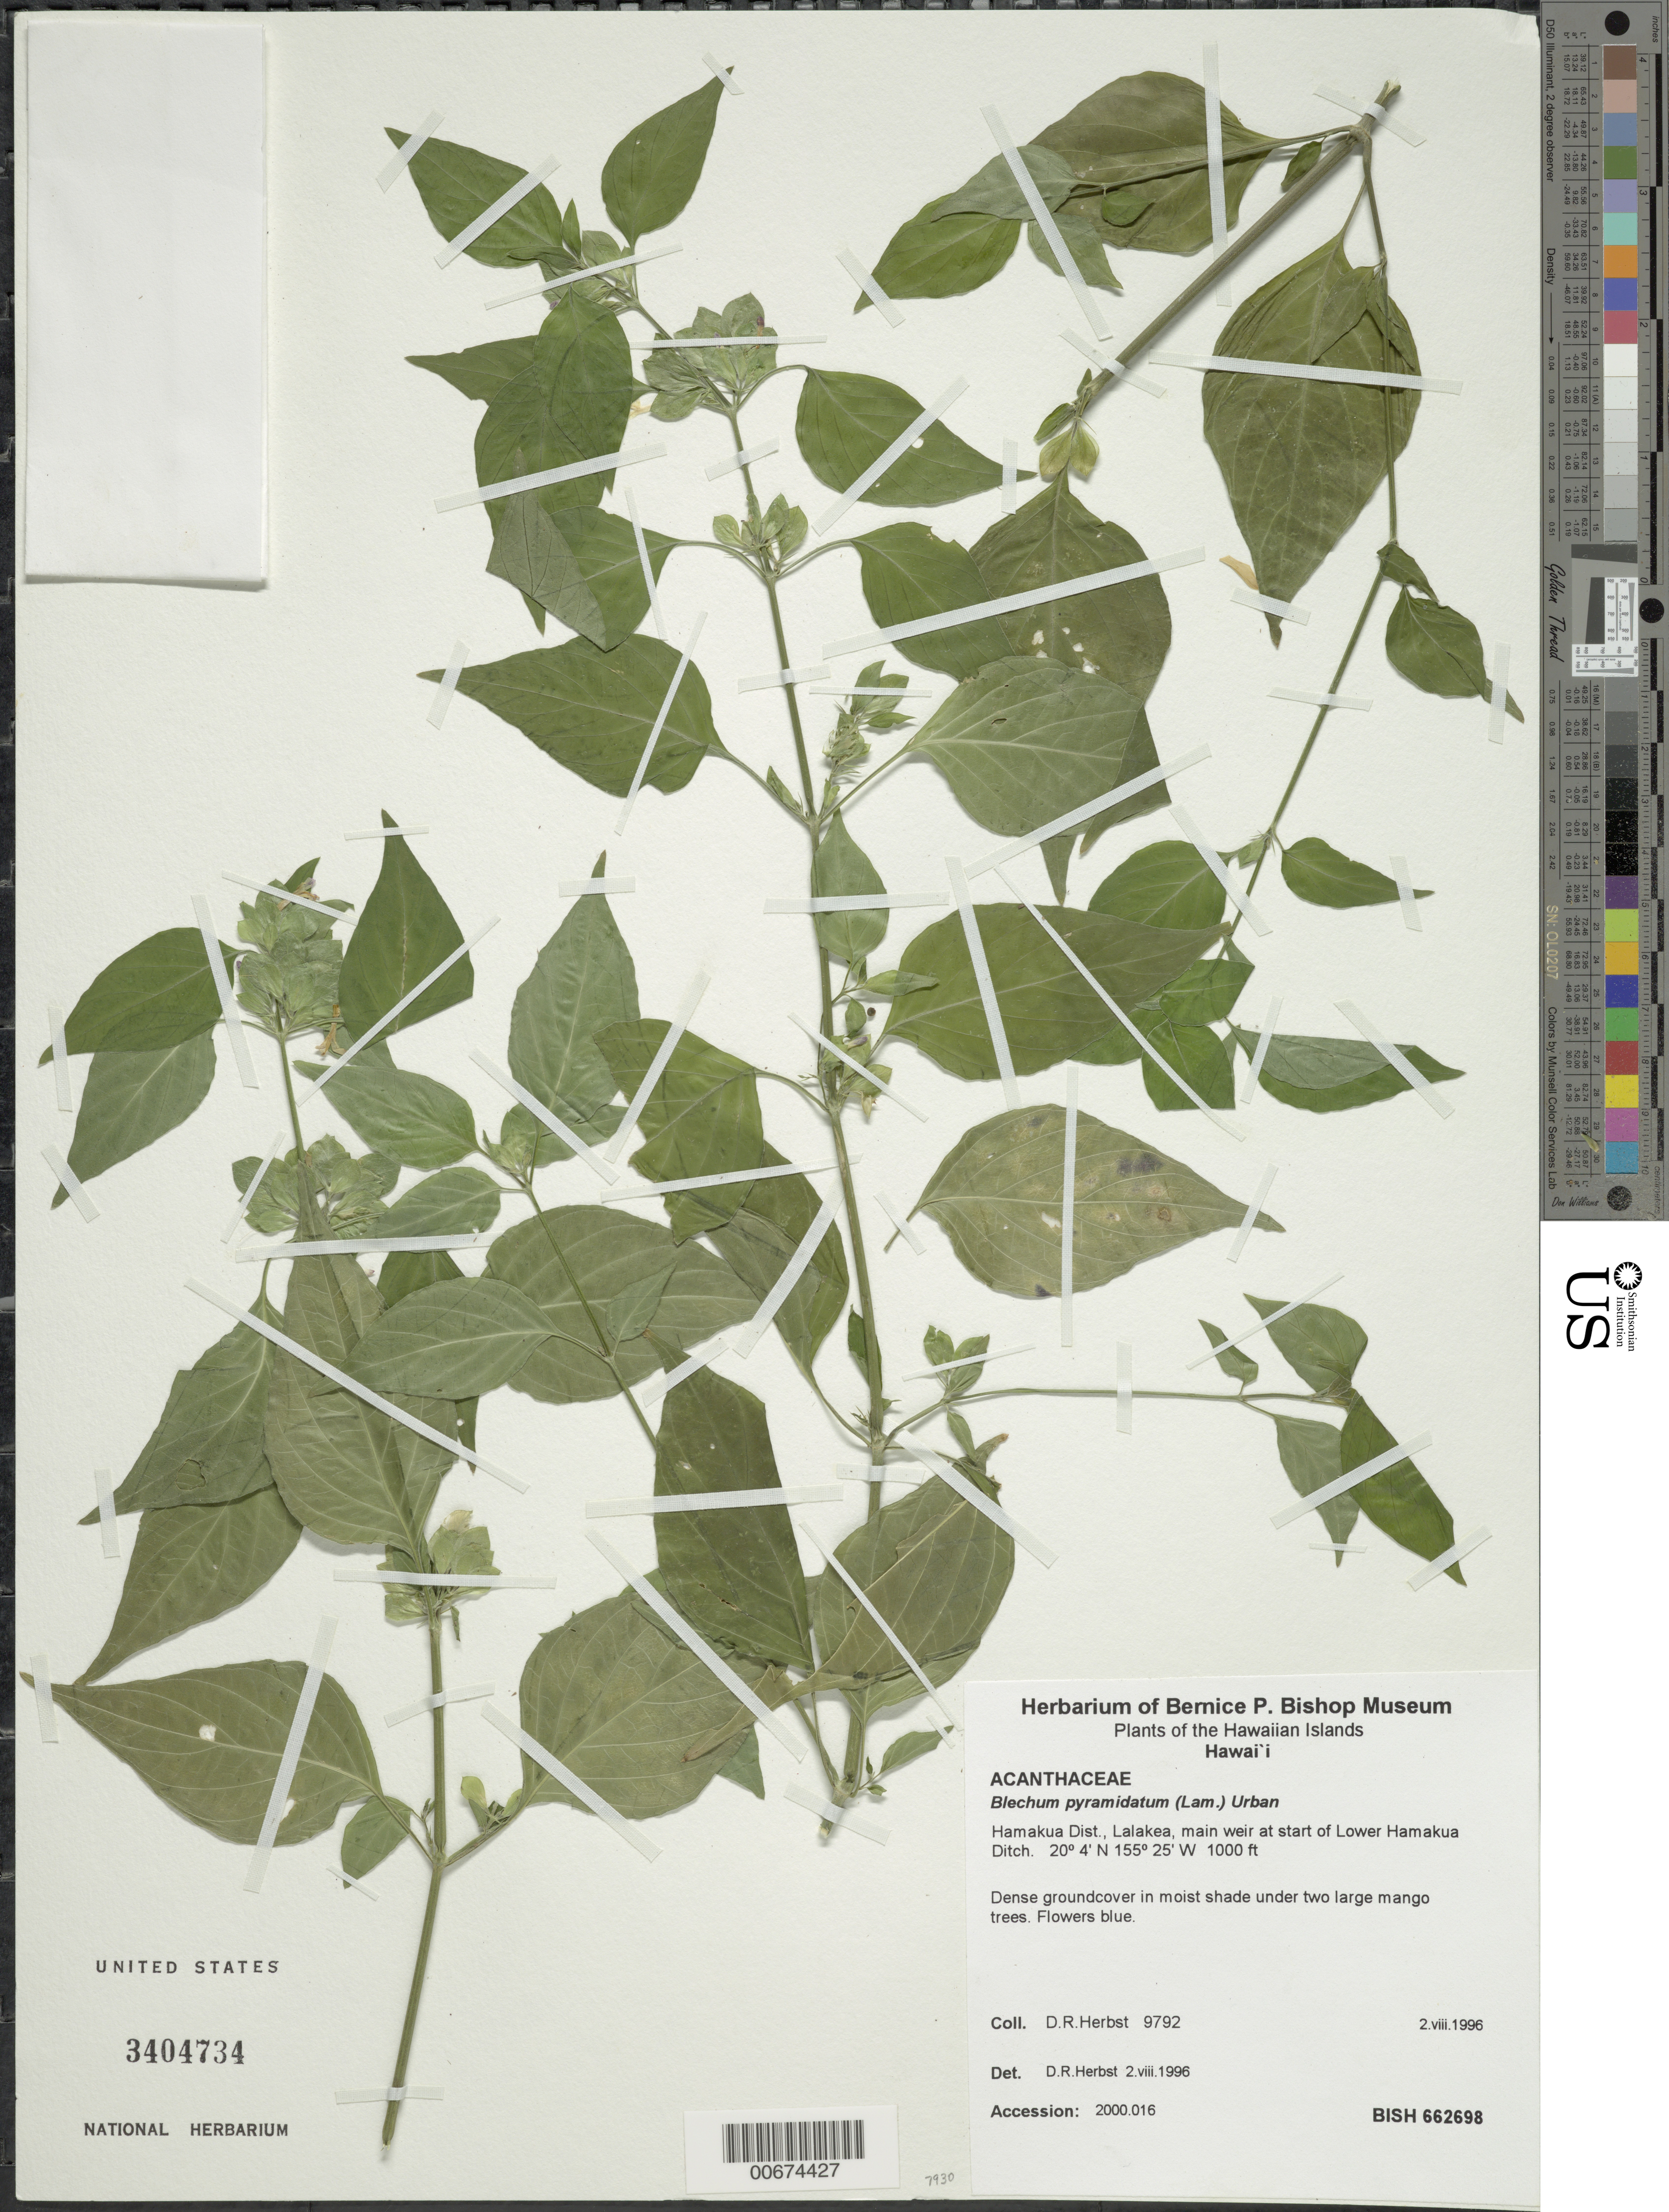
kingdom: Plantae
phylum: Tracheophyta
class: Magnoliopsida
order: Lamiales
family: Acanthaceae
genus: Blechum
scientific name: Blechum pyramidatum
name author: (Lam.) Urb.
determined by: Herbst, D. R.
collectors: D. R. Herbst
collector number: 9792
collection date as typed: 2 Aug 1996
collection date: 1996-08-02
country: United States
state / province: Hawaii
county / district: Hawaii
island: Hawaii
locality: Hamakua Distr., Lalakea, main weir at start of lower Hamakua Ditch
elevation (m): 304.8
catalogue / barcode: US 3404734